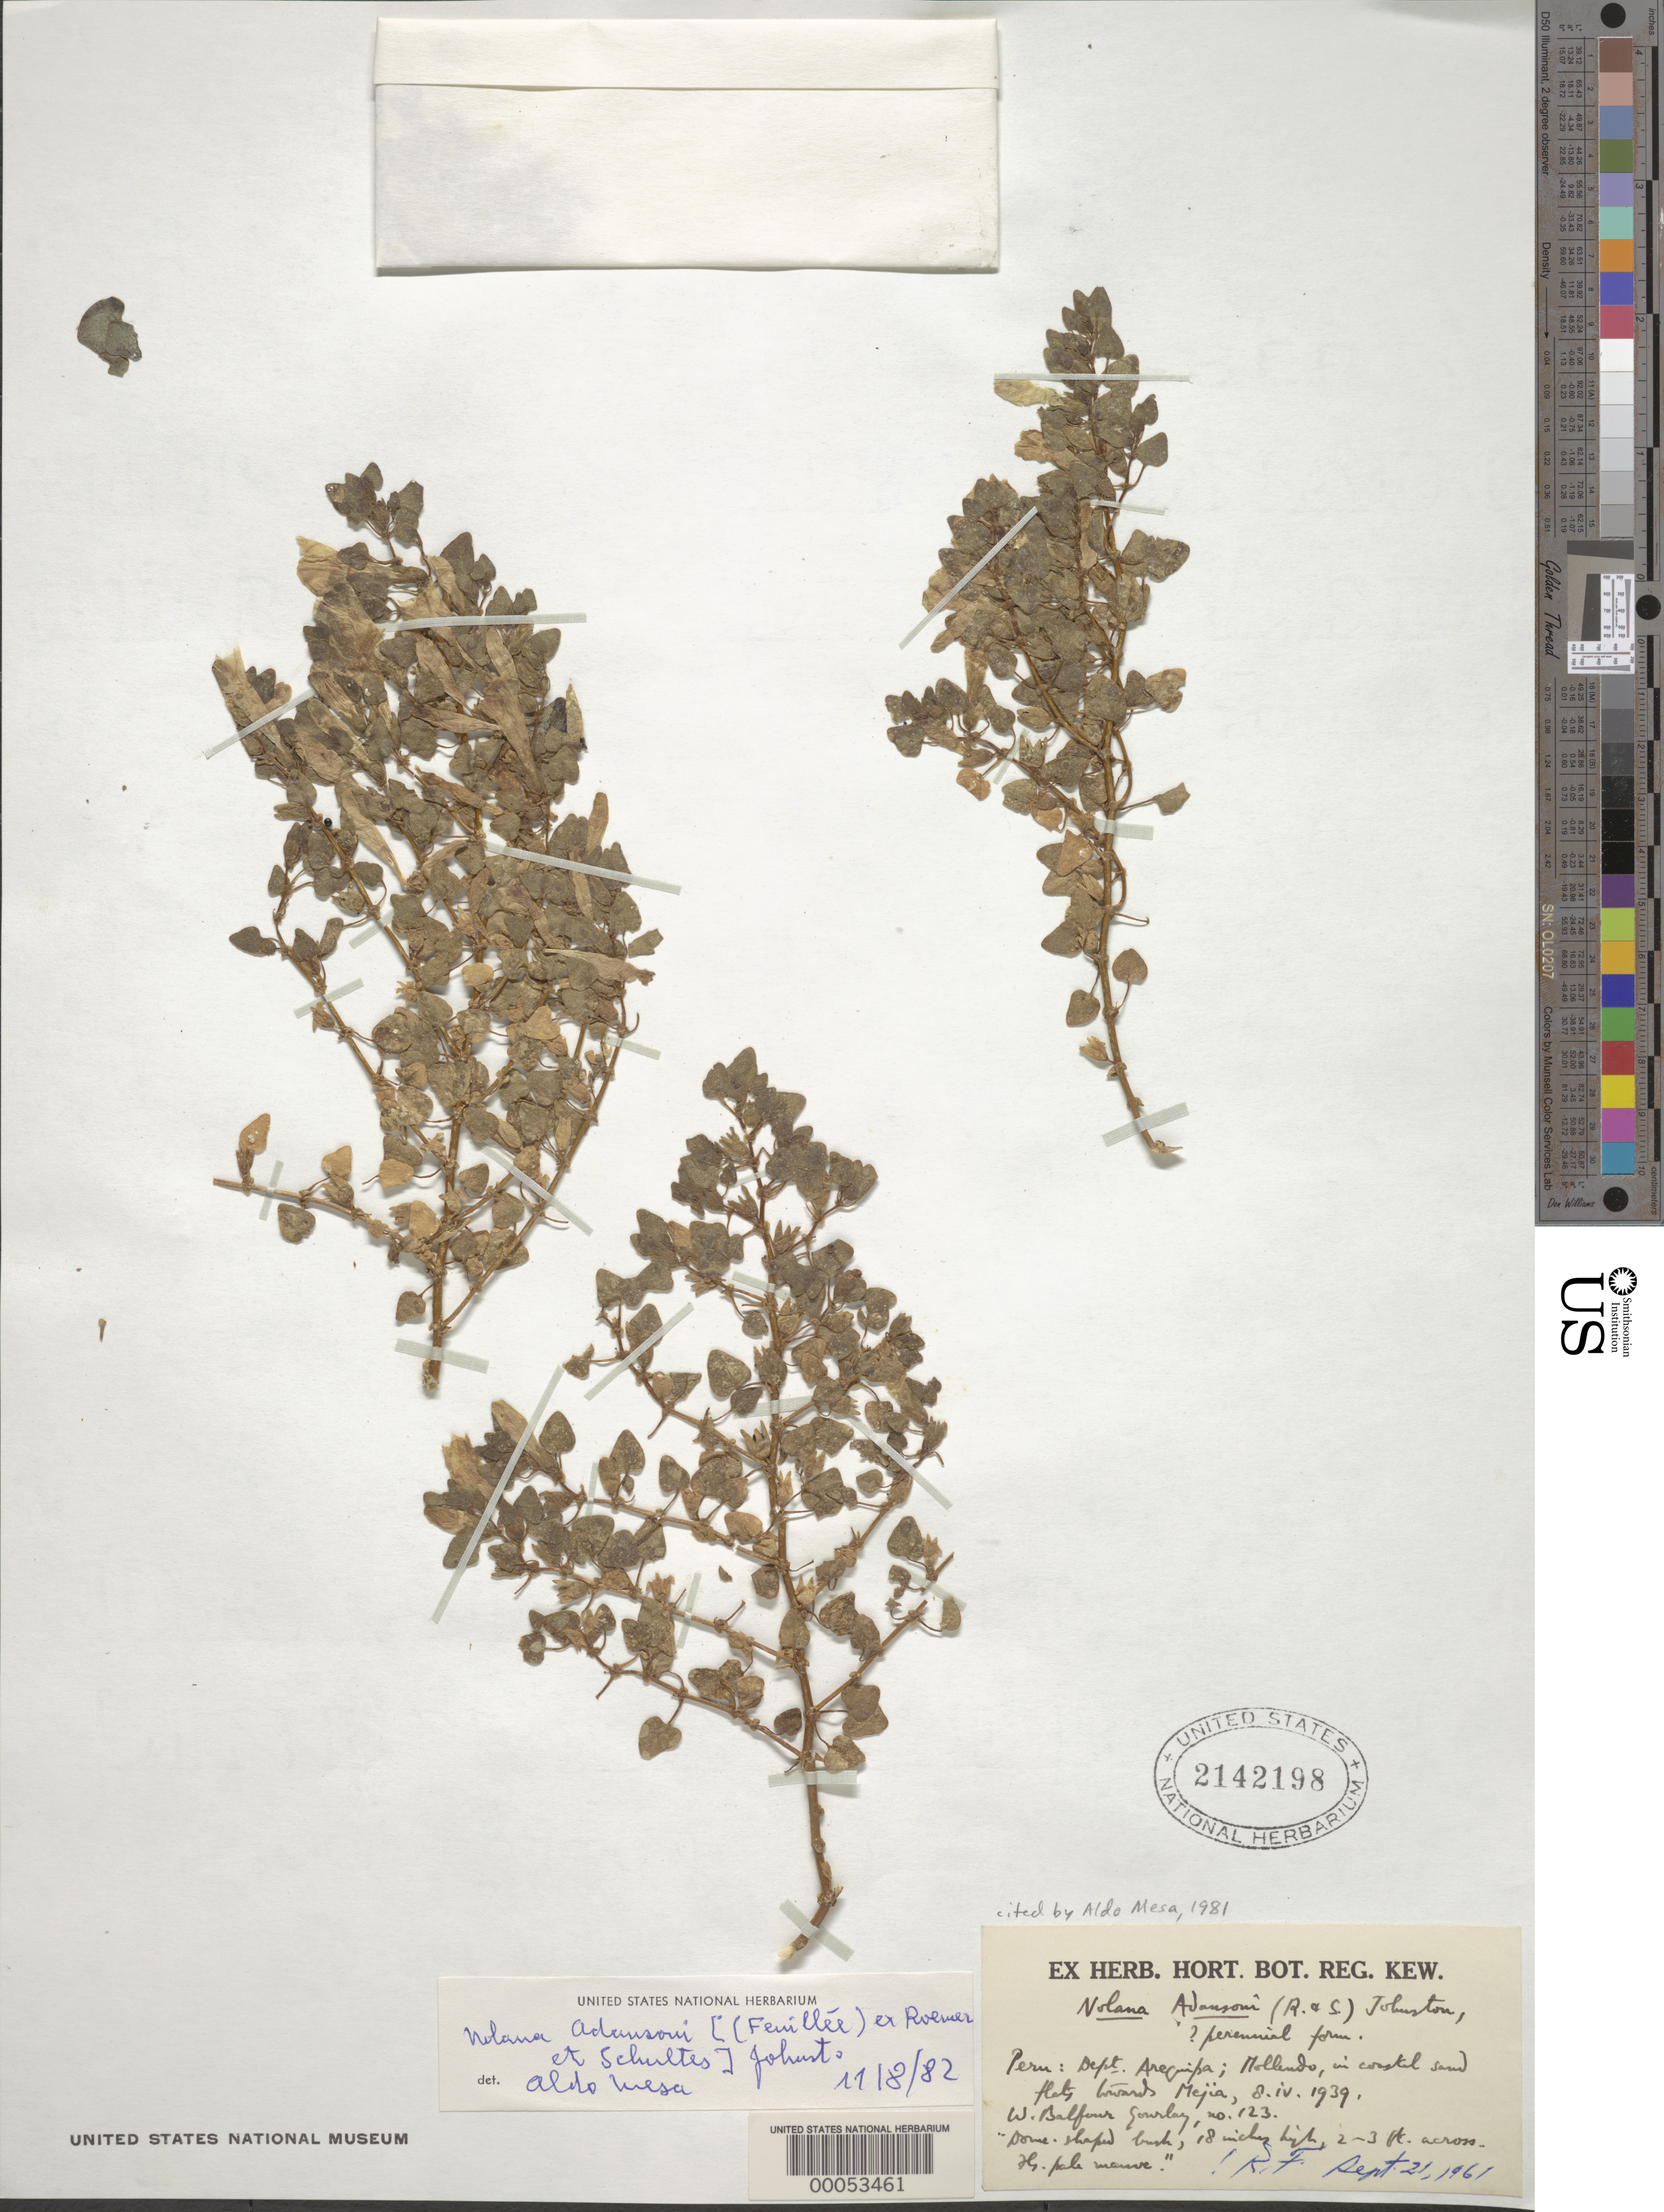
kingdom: Plantae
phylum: Tracheophyta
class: Magnoliopsida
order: Solanales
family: Solanaceae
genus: Nolana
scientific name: Nolana adansonii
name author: I.M. Johnst.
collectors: W. Balfour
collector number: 123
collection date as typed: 08 Apr 1939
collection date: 1939-04-08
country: Peru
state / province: Arequipa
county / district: Islay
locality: Mollendo, toward Mejía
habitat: Coastal sand flats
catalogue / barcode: US 2142198